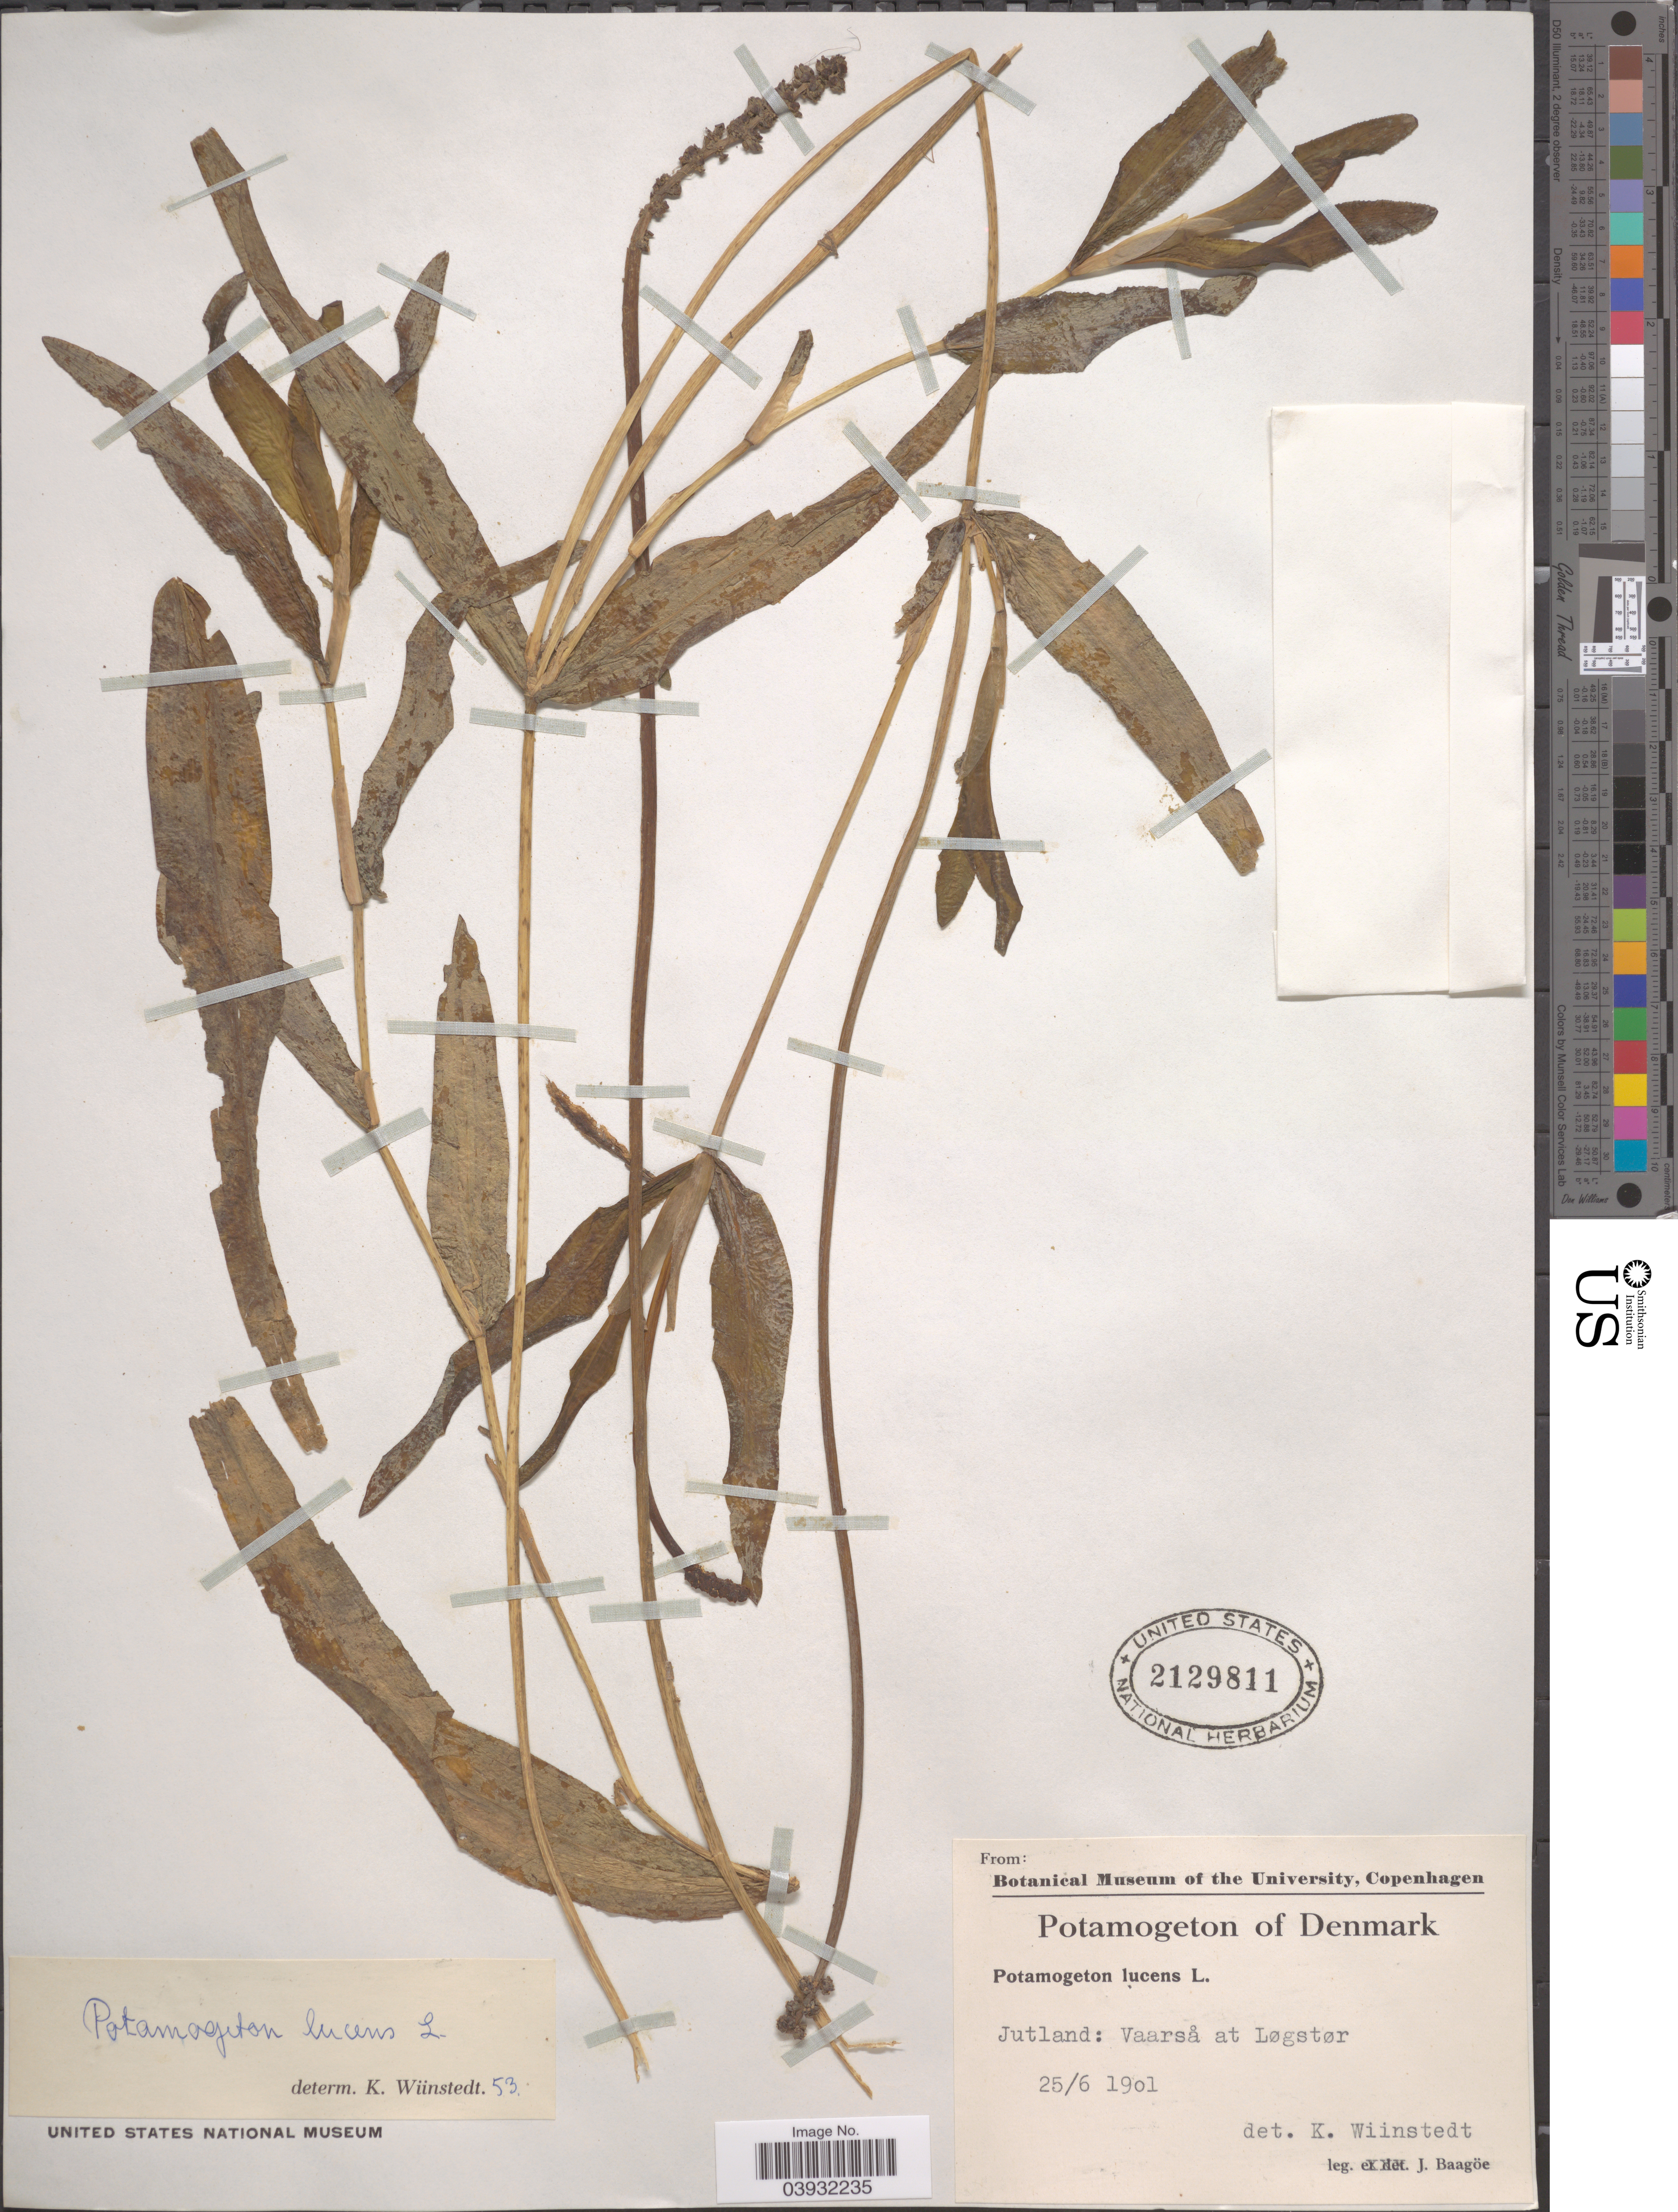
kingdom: Plantae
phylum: Tracheophyta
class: Liliopsida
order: Alismatales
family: Potamogetonaceae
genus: Potamogeton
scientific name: Potamogeton lucens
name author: L.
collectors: J. Baagoe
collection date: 1901-06-25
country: Denmark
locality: Jutland: Vaarså at Løgstør.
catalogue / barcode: US 2129811